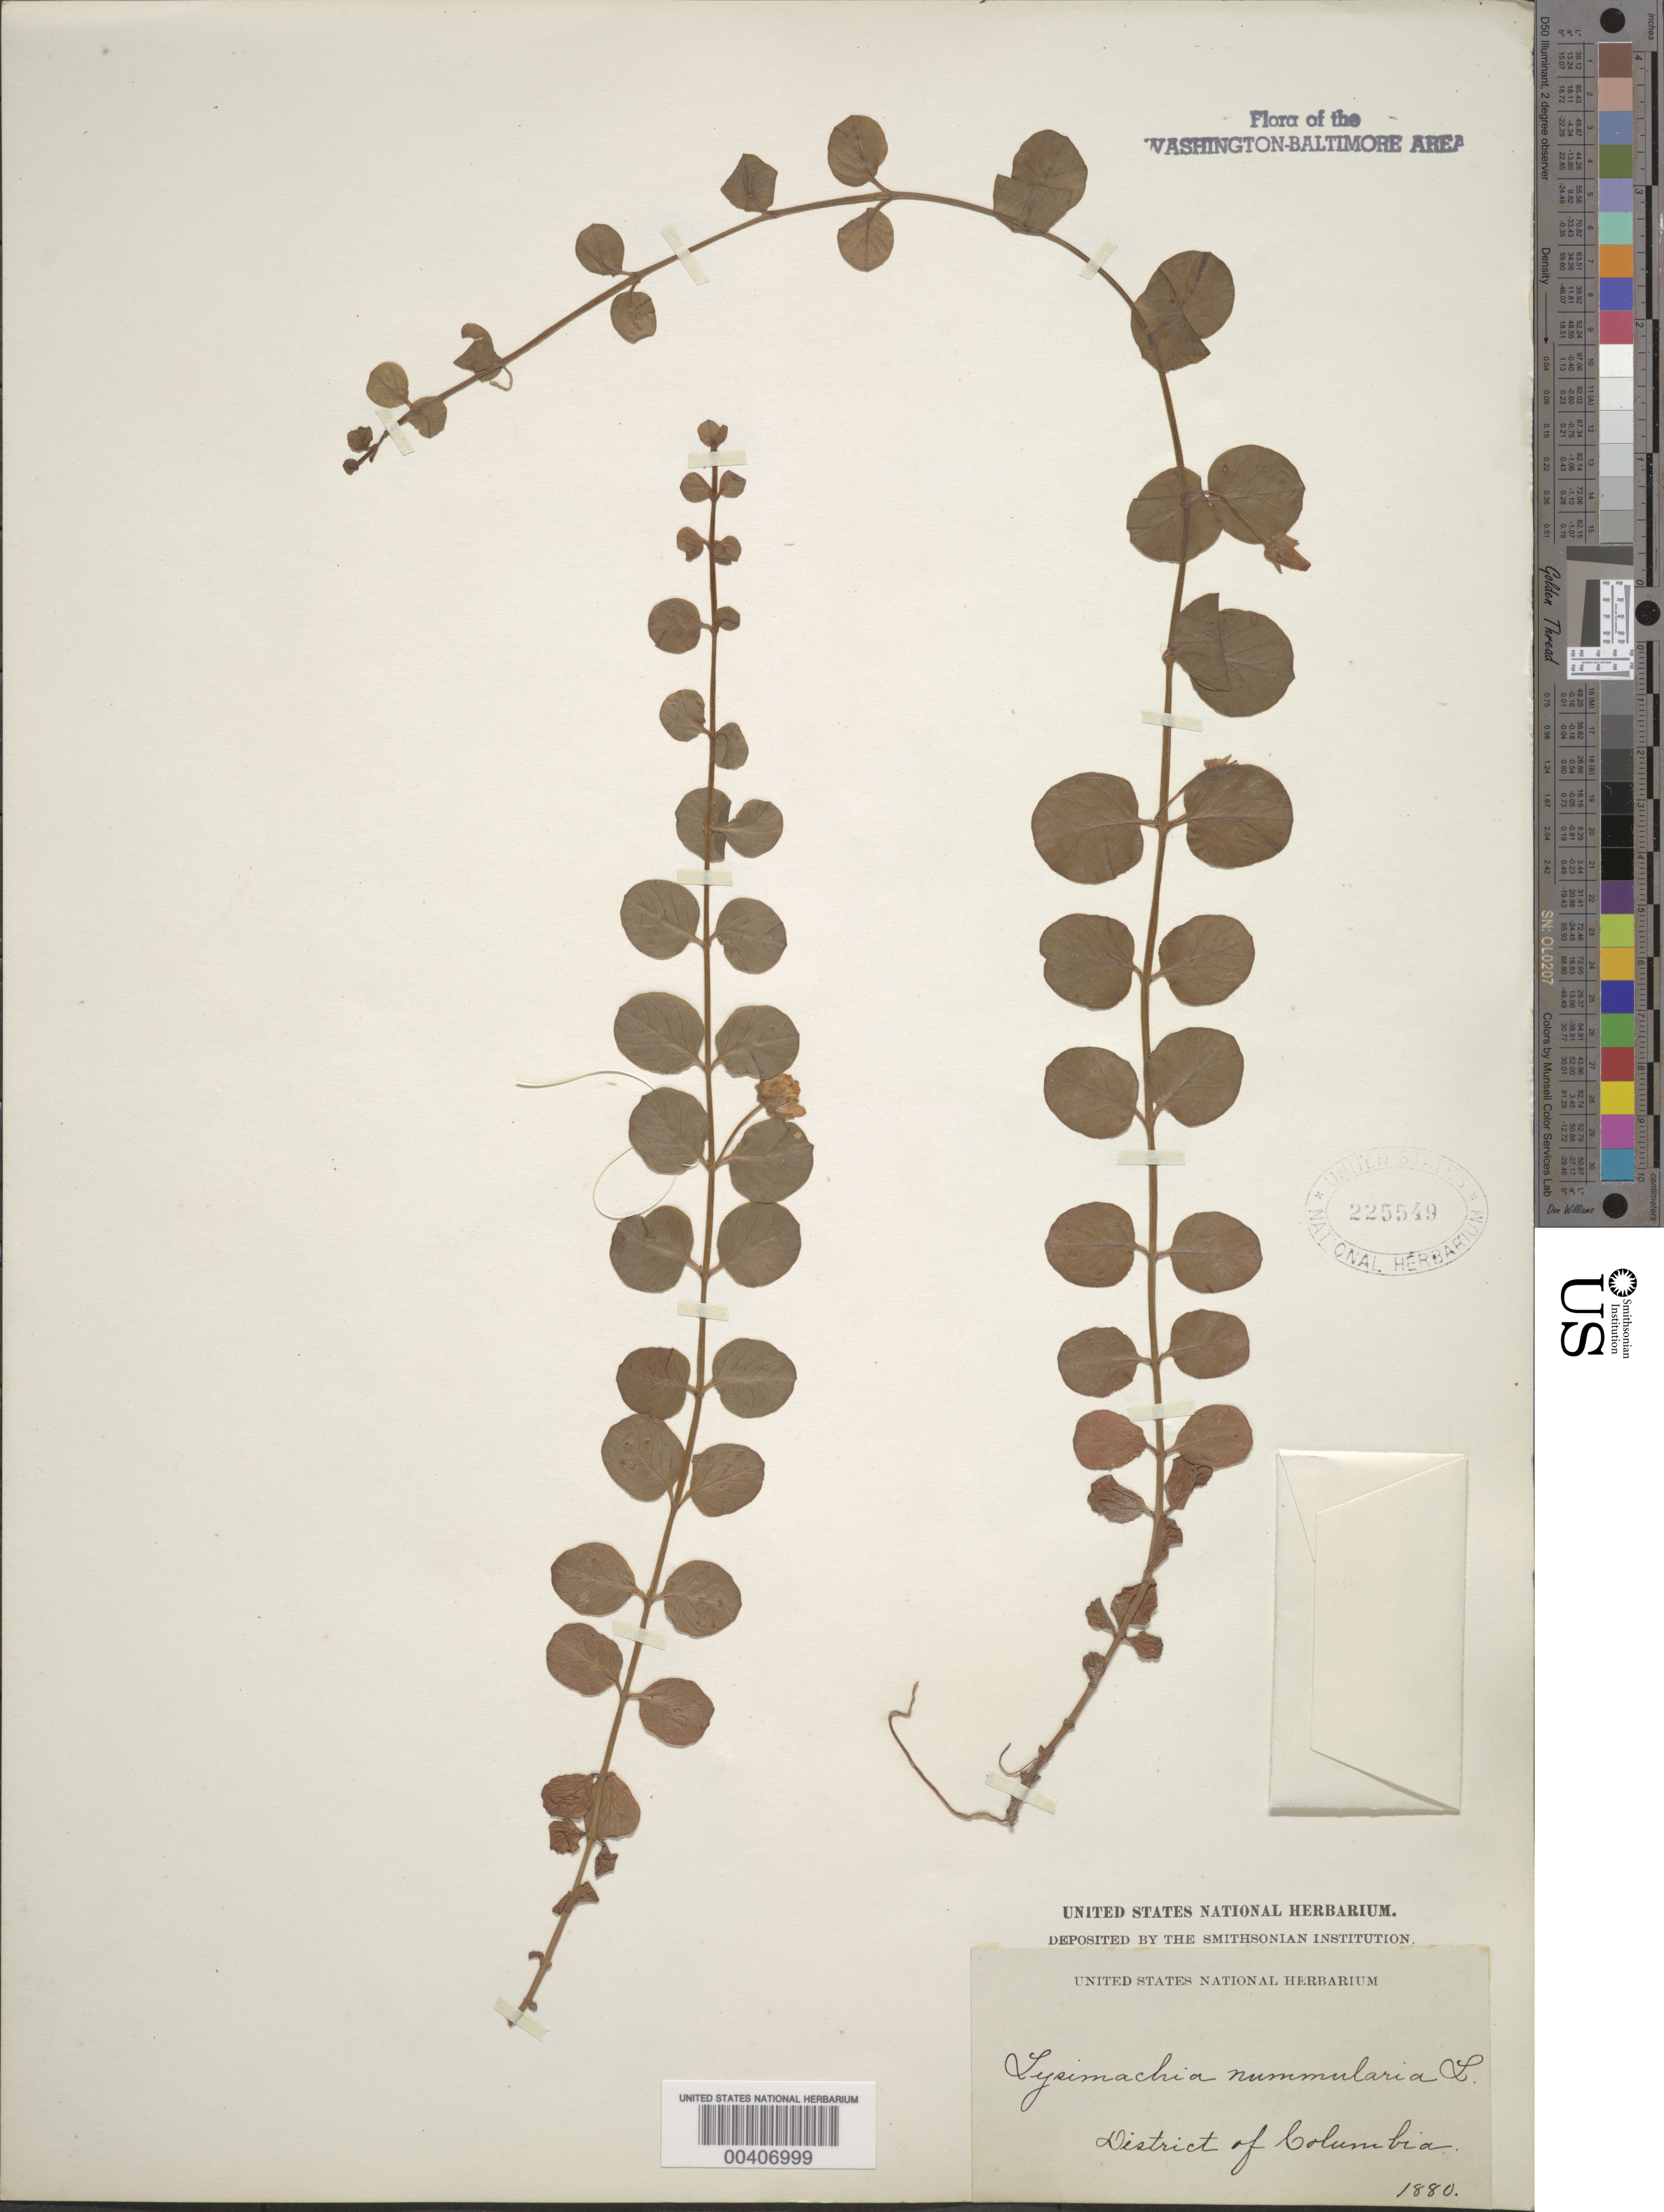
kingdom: Plantae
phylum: Tracheophyta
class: Magnoliopsida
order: Ericales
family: Primulaceae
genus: Lysimachia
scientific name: Lysimachia nummularia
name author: L.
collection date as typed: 1880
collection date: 1880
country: United States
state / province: District of Columbia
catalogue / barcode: US 225549